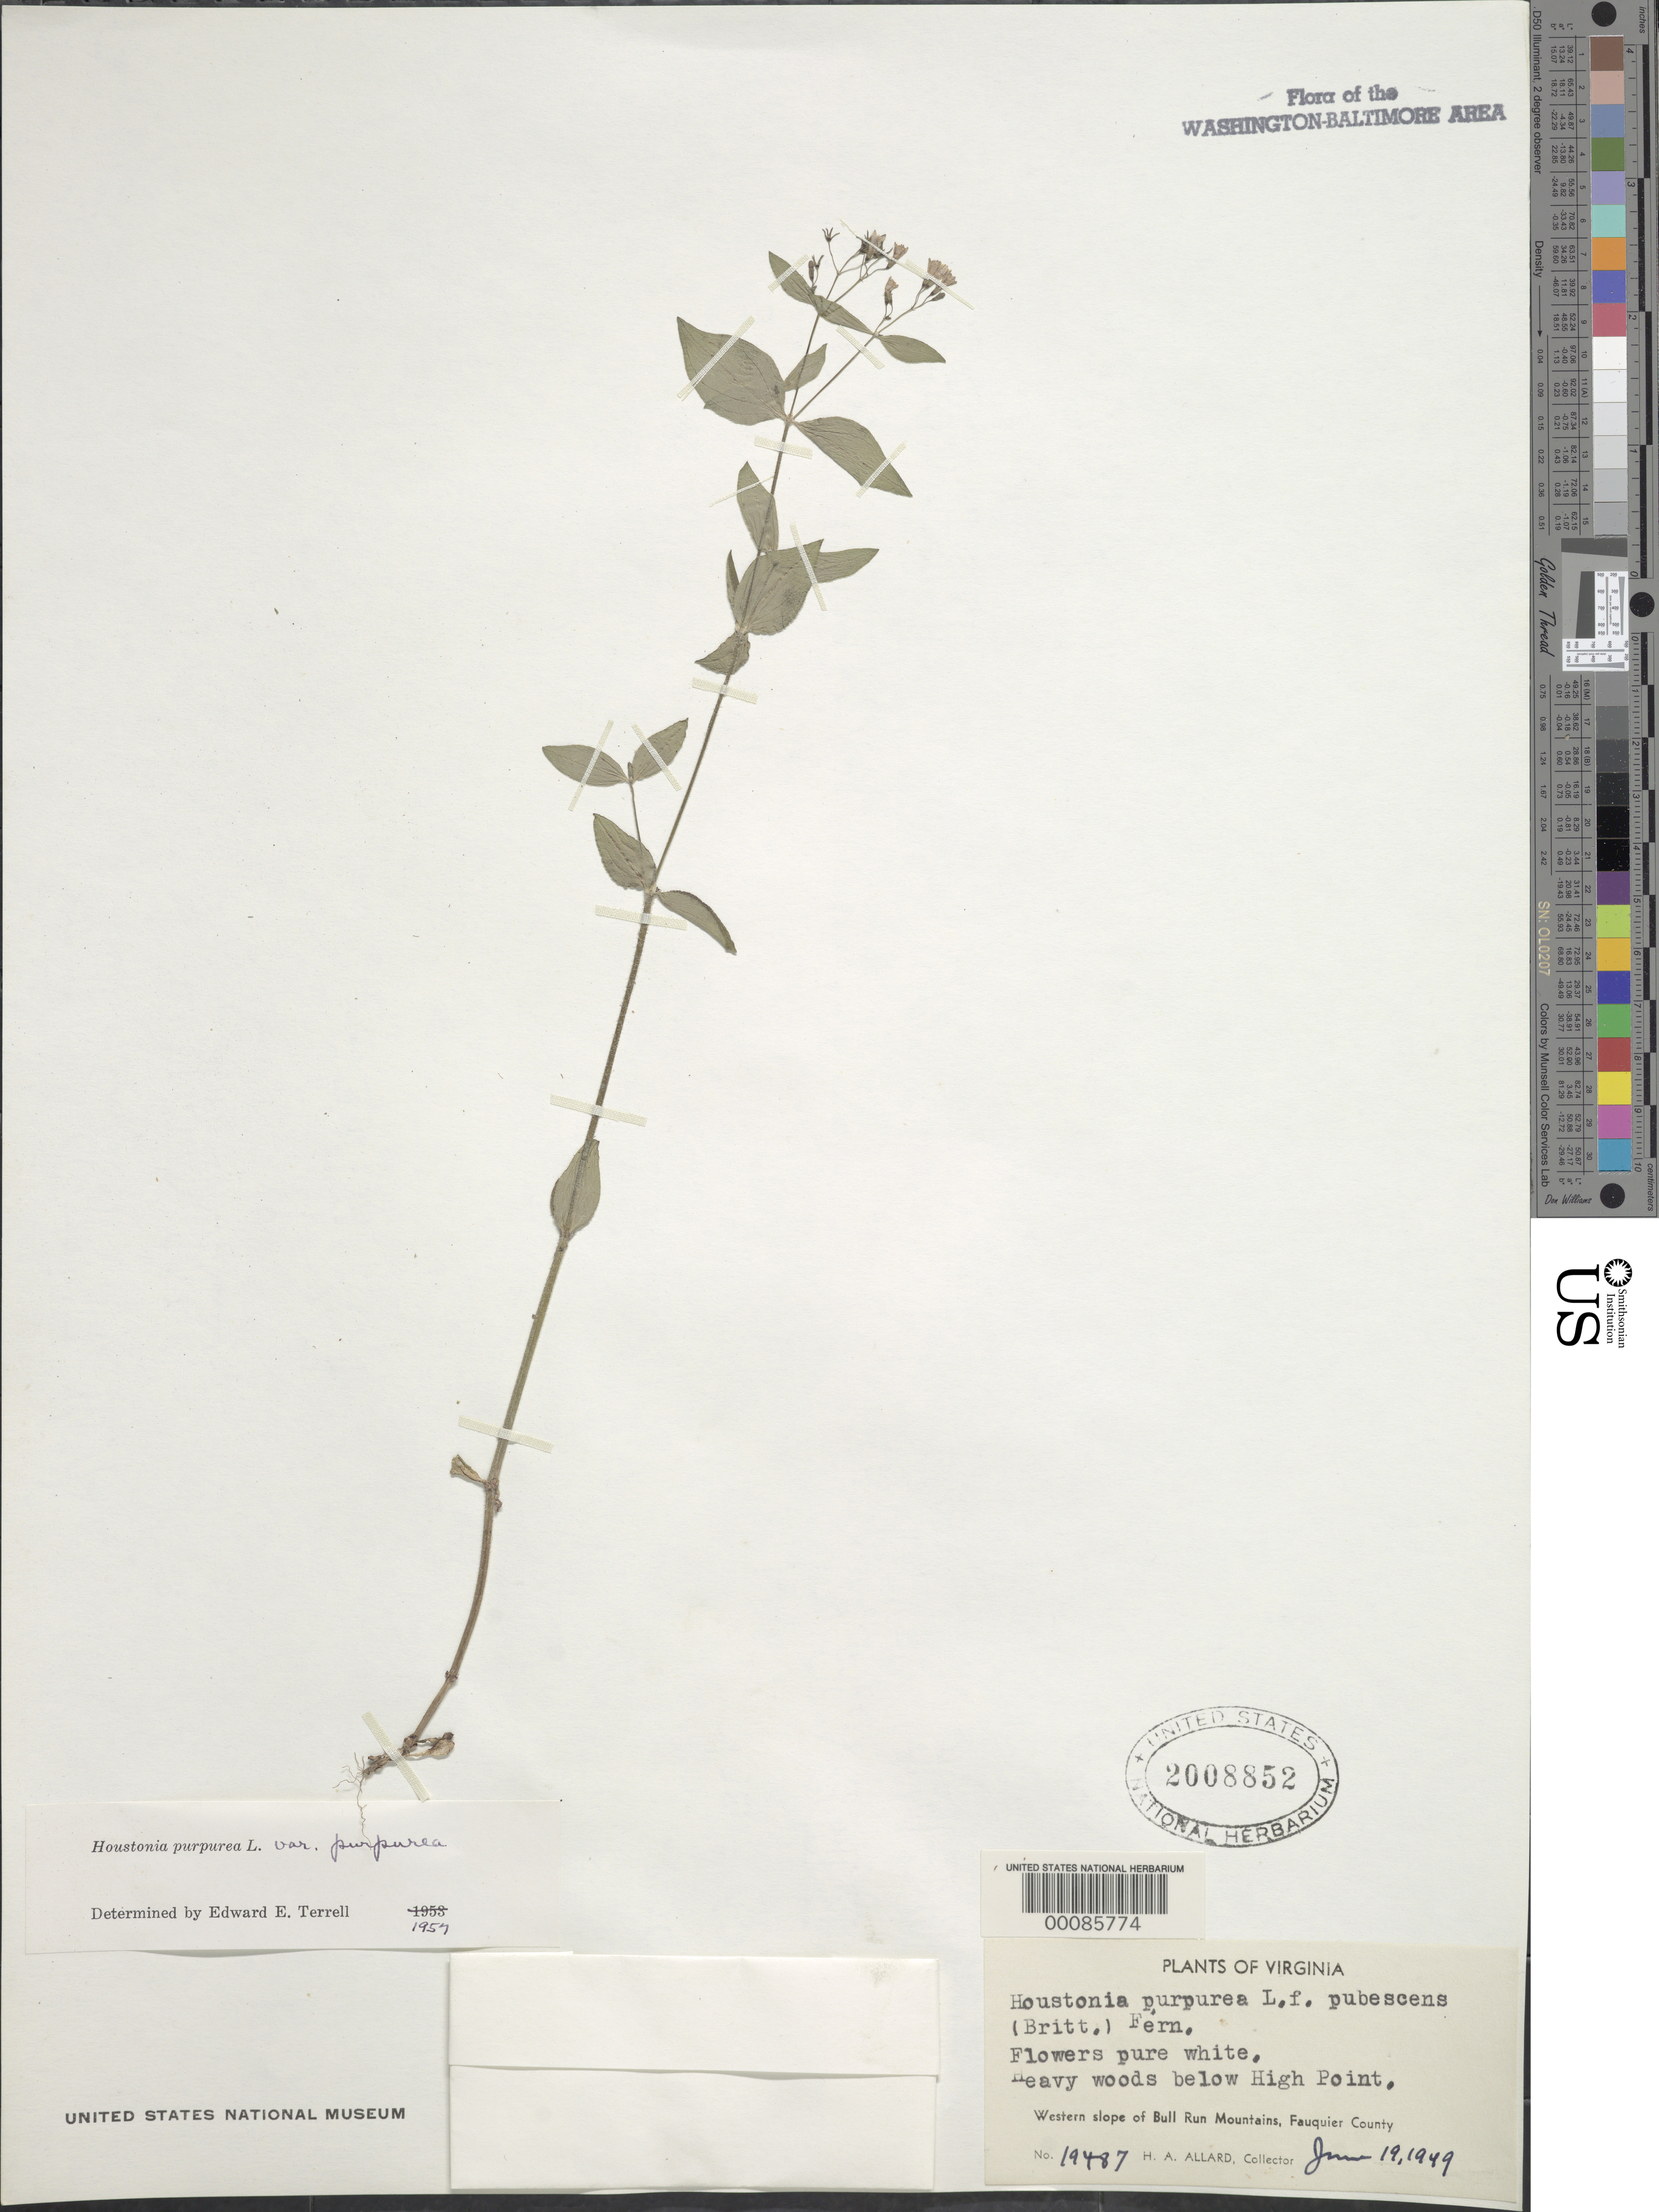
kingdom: Plantae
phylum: Tracheophyta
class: Magnoliopsida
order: Gentianales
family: Rubiaceae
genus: Houstonia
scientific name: Houstonia purpurea var. pubescens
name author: Britton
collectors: H. A. Allard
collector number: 19487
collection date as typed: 19 Jun 1949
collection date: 1949-06-19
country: United States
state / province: Virginia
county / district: Fauquier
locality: High Point, west slope of Bull Run Mts.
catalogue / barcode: US 2008852